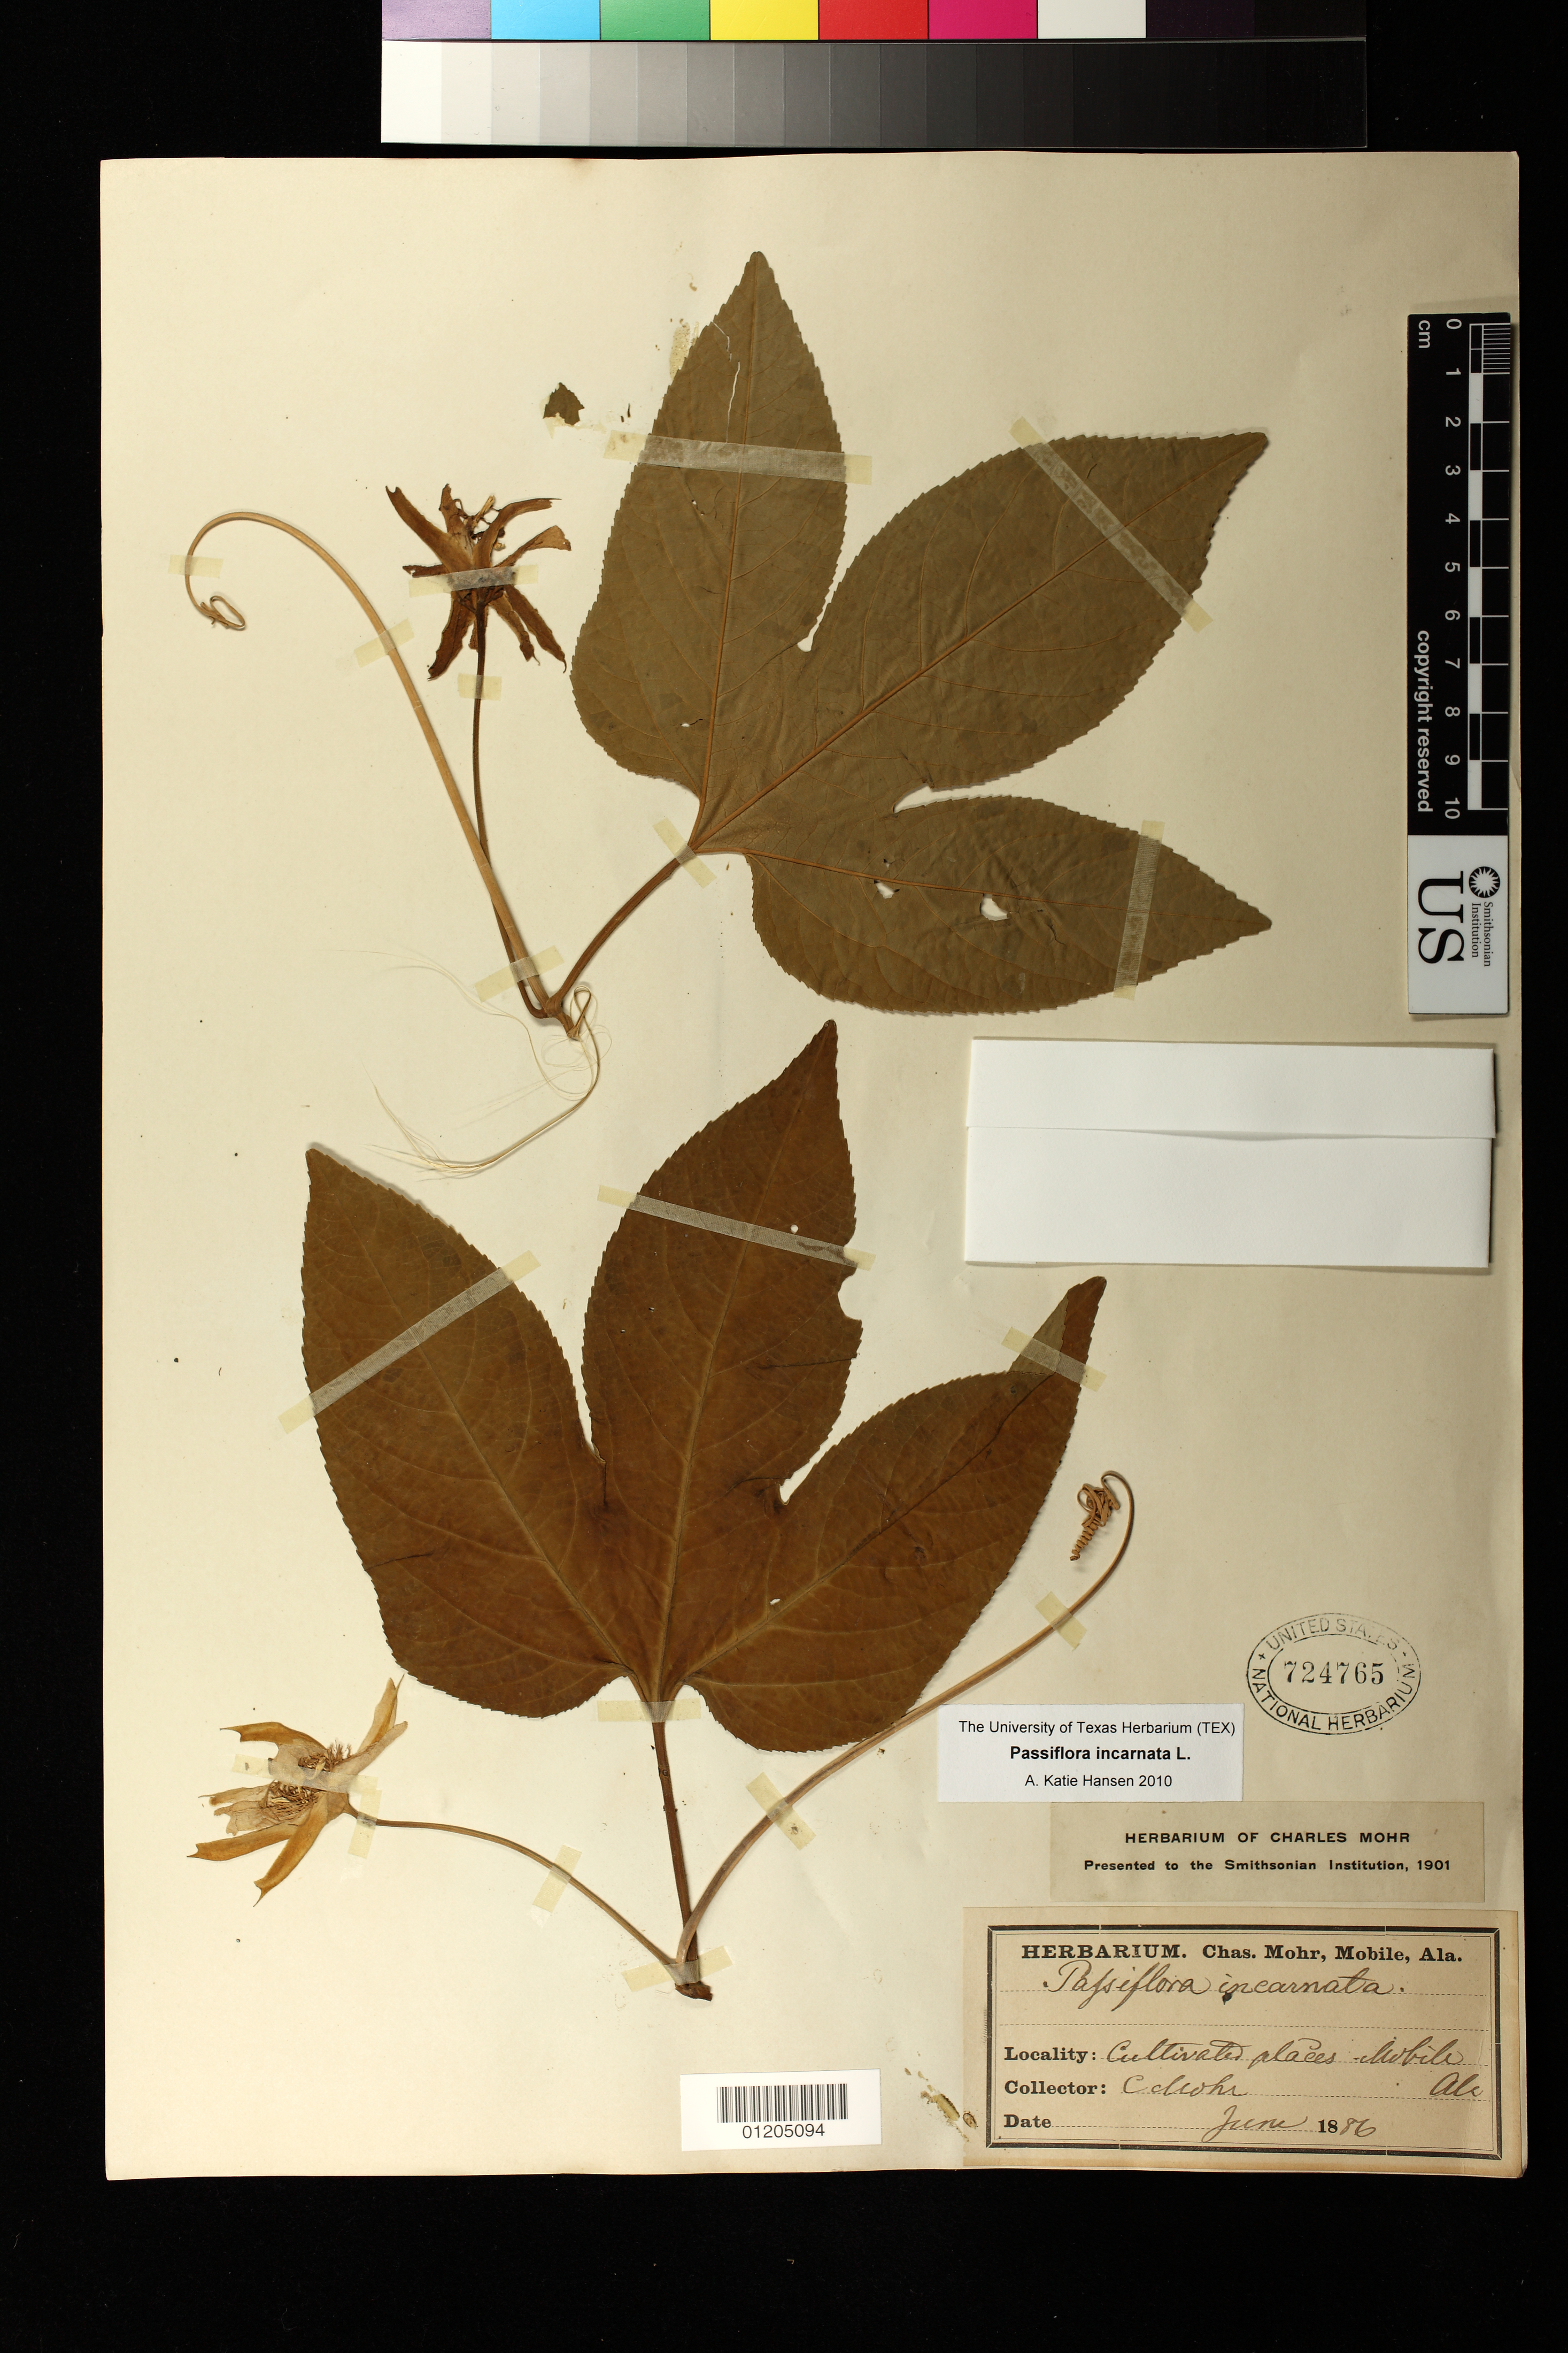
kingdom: Plantae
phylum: Tracheophyta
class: Magnoliopsida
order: Malpighiales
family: Passifloraceae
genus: Passiflora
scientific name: Passiflora incarnata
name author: L.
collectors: C. T. Mohr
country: United States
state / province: Alabama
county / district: Mobile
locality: Cultivated places - Mobile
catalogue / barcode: US 724765